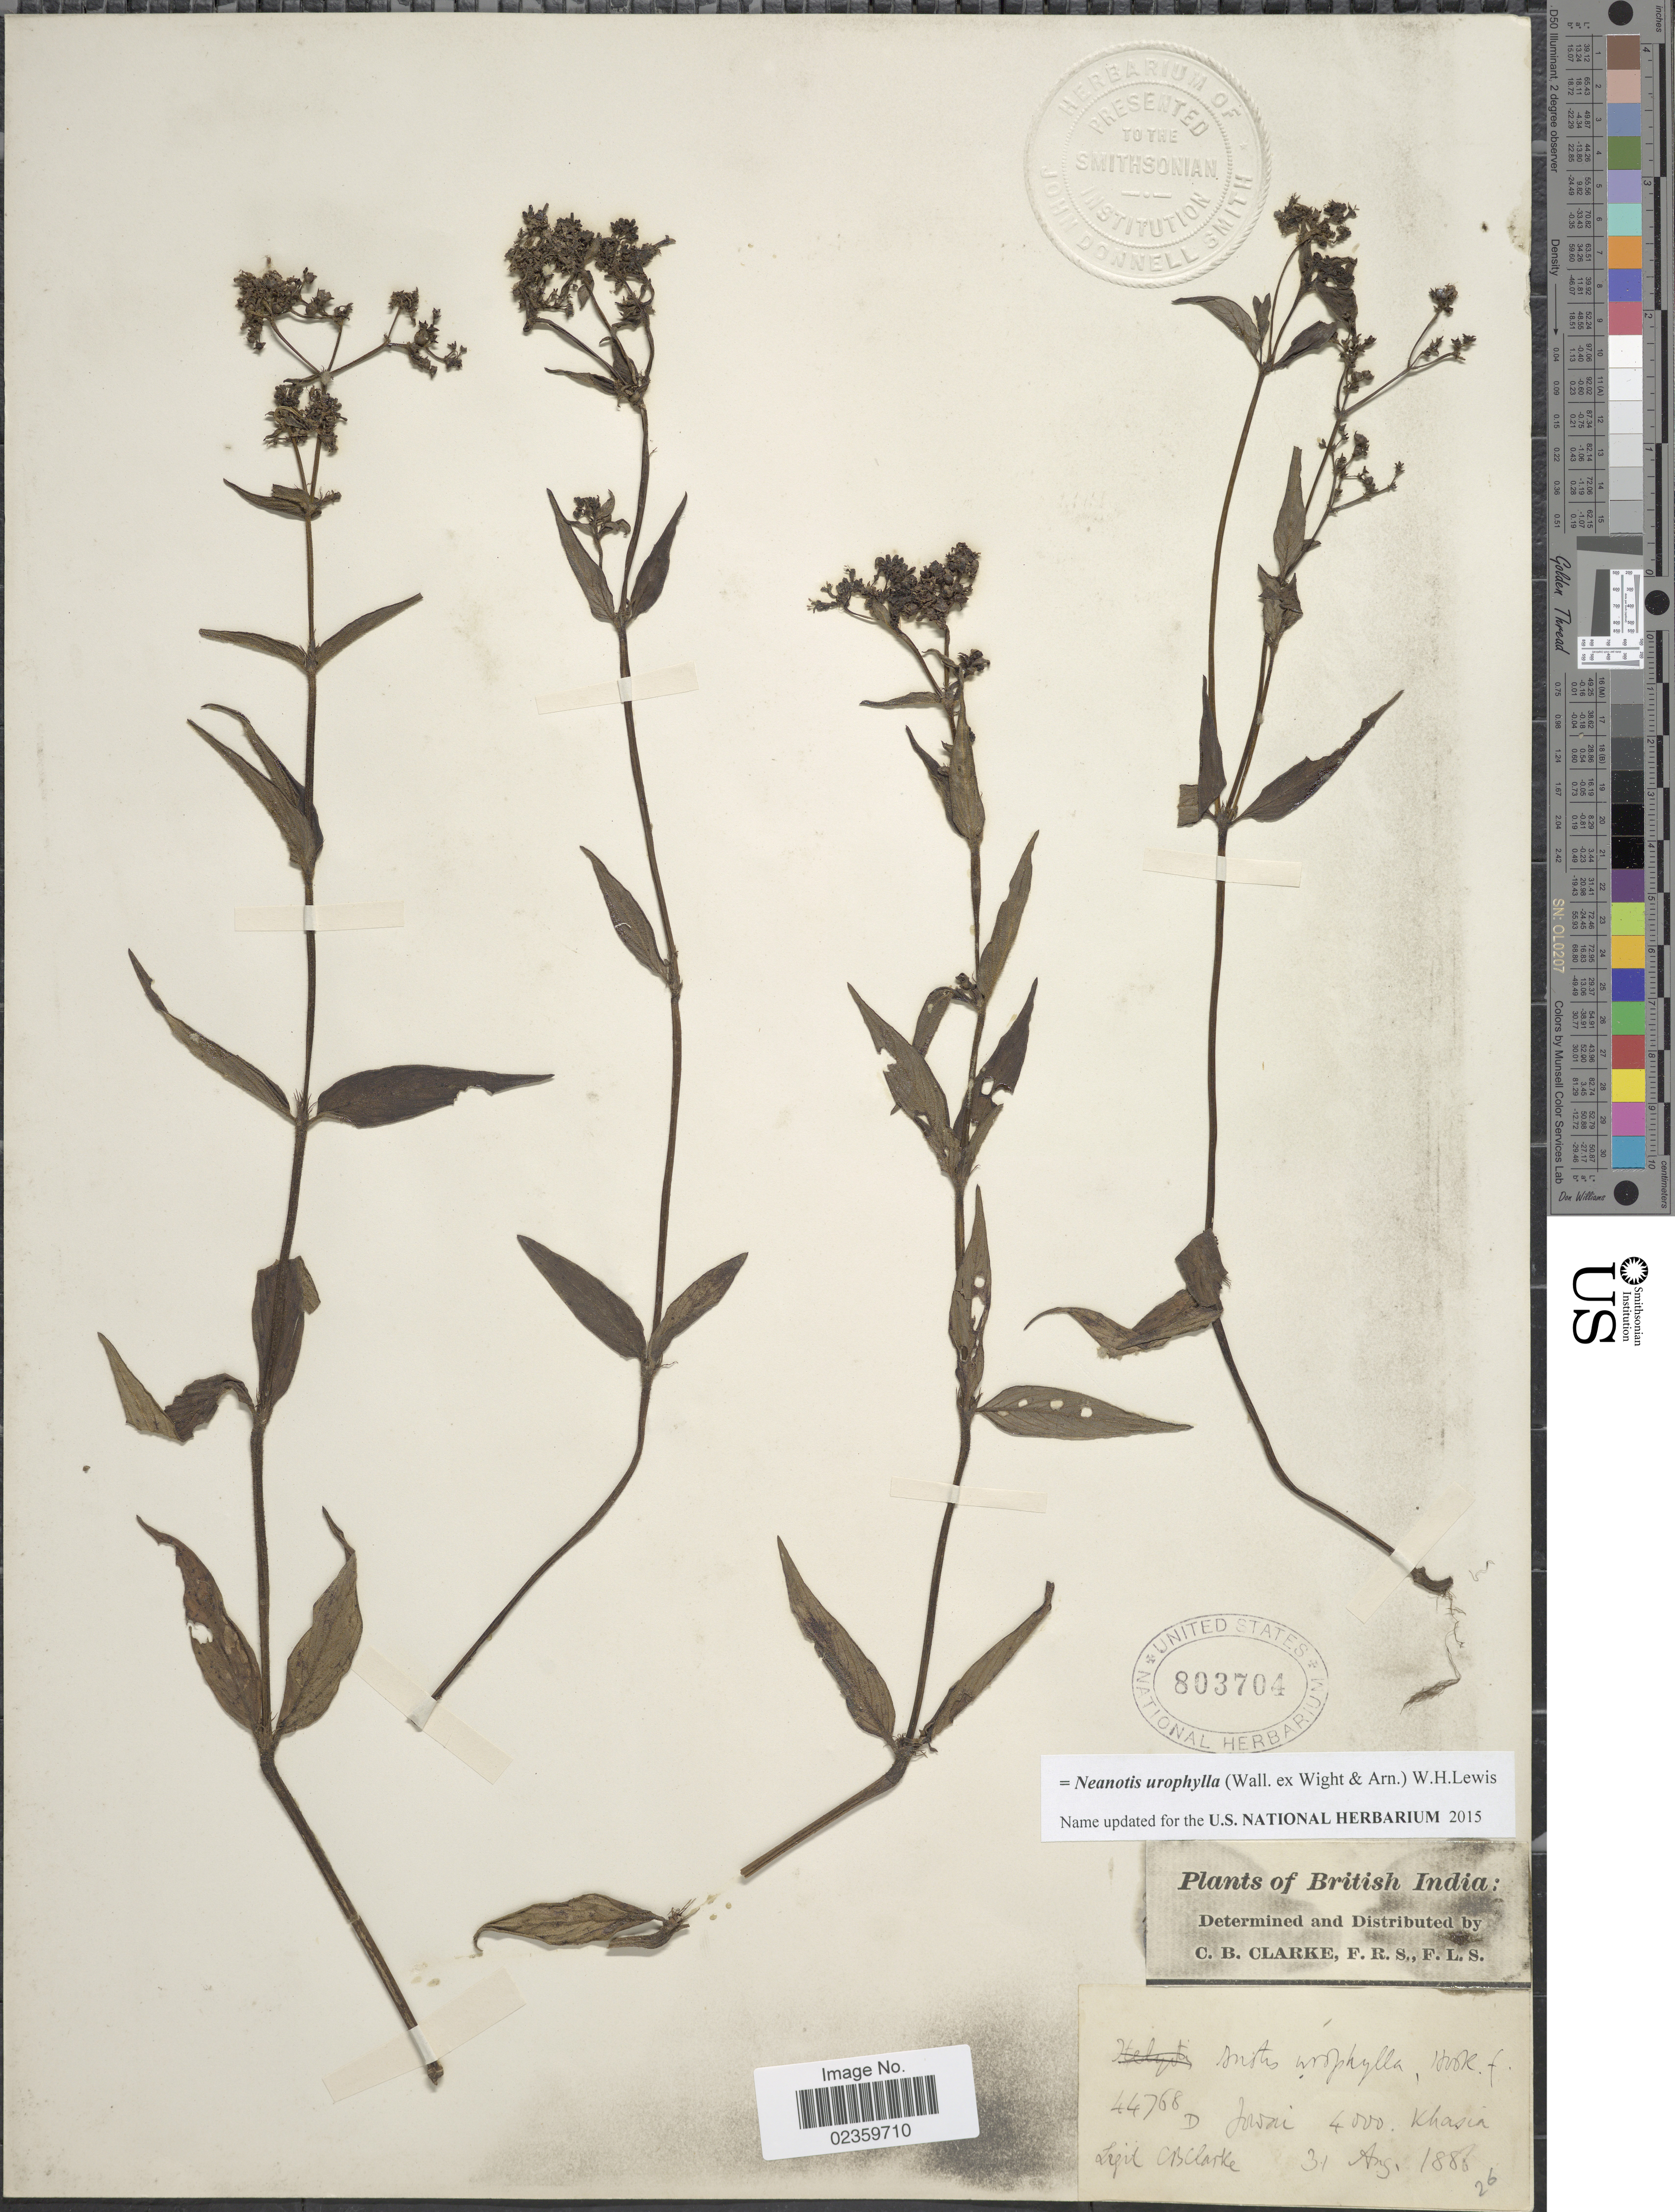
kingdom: Plantae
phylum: Tracheophyta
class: Magnoliopsida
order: Gentianales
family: Rubiaceae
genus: Neanotis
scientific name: Neanotis urophylla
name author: (Wall. ex Wight & Arn.) W.H. Lewis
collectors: C. B. Clarke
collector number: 44768D/26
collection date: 1886-08-31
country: India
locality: British India, Jowai, Khasia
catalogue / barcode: US 803704